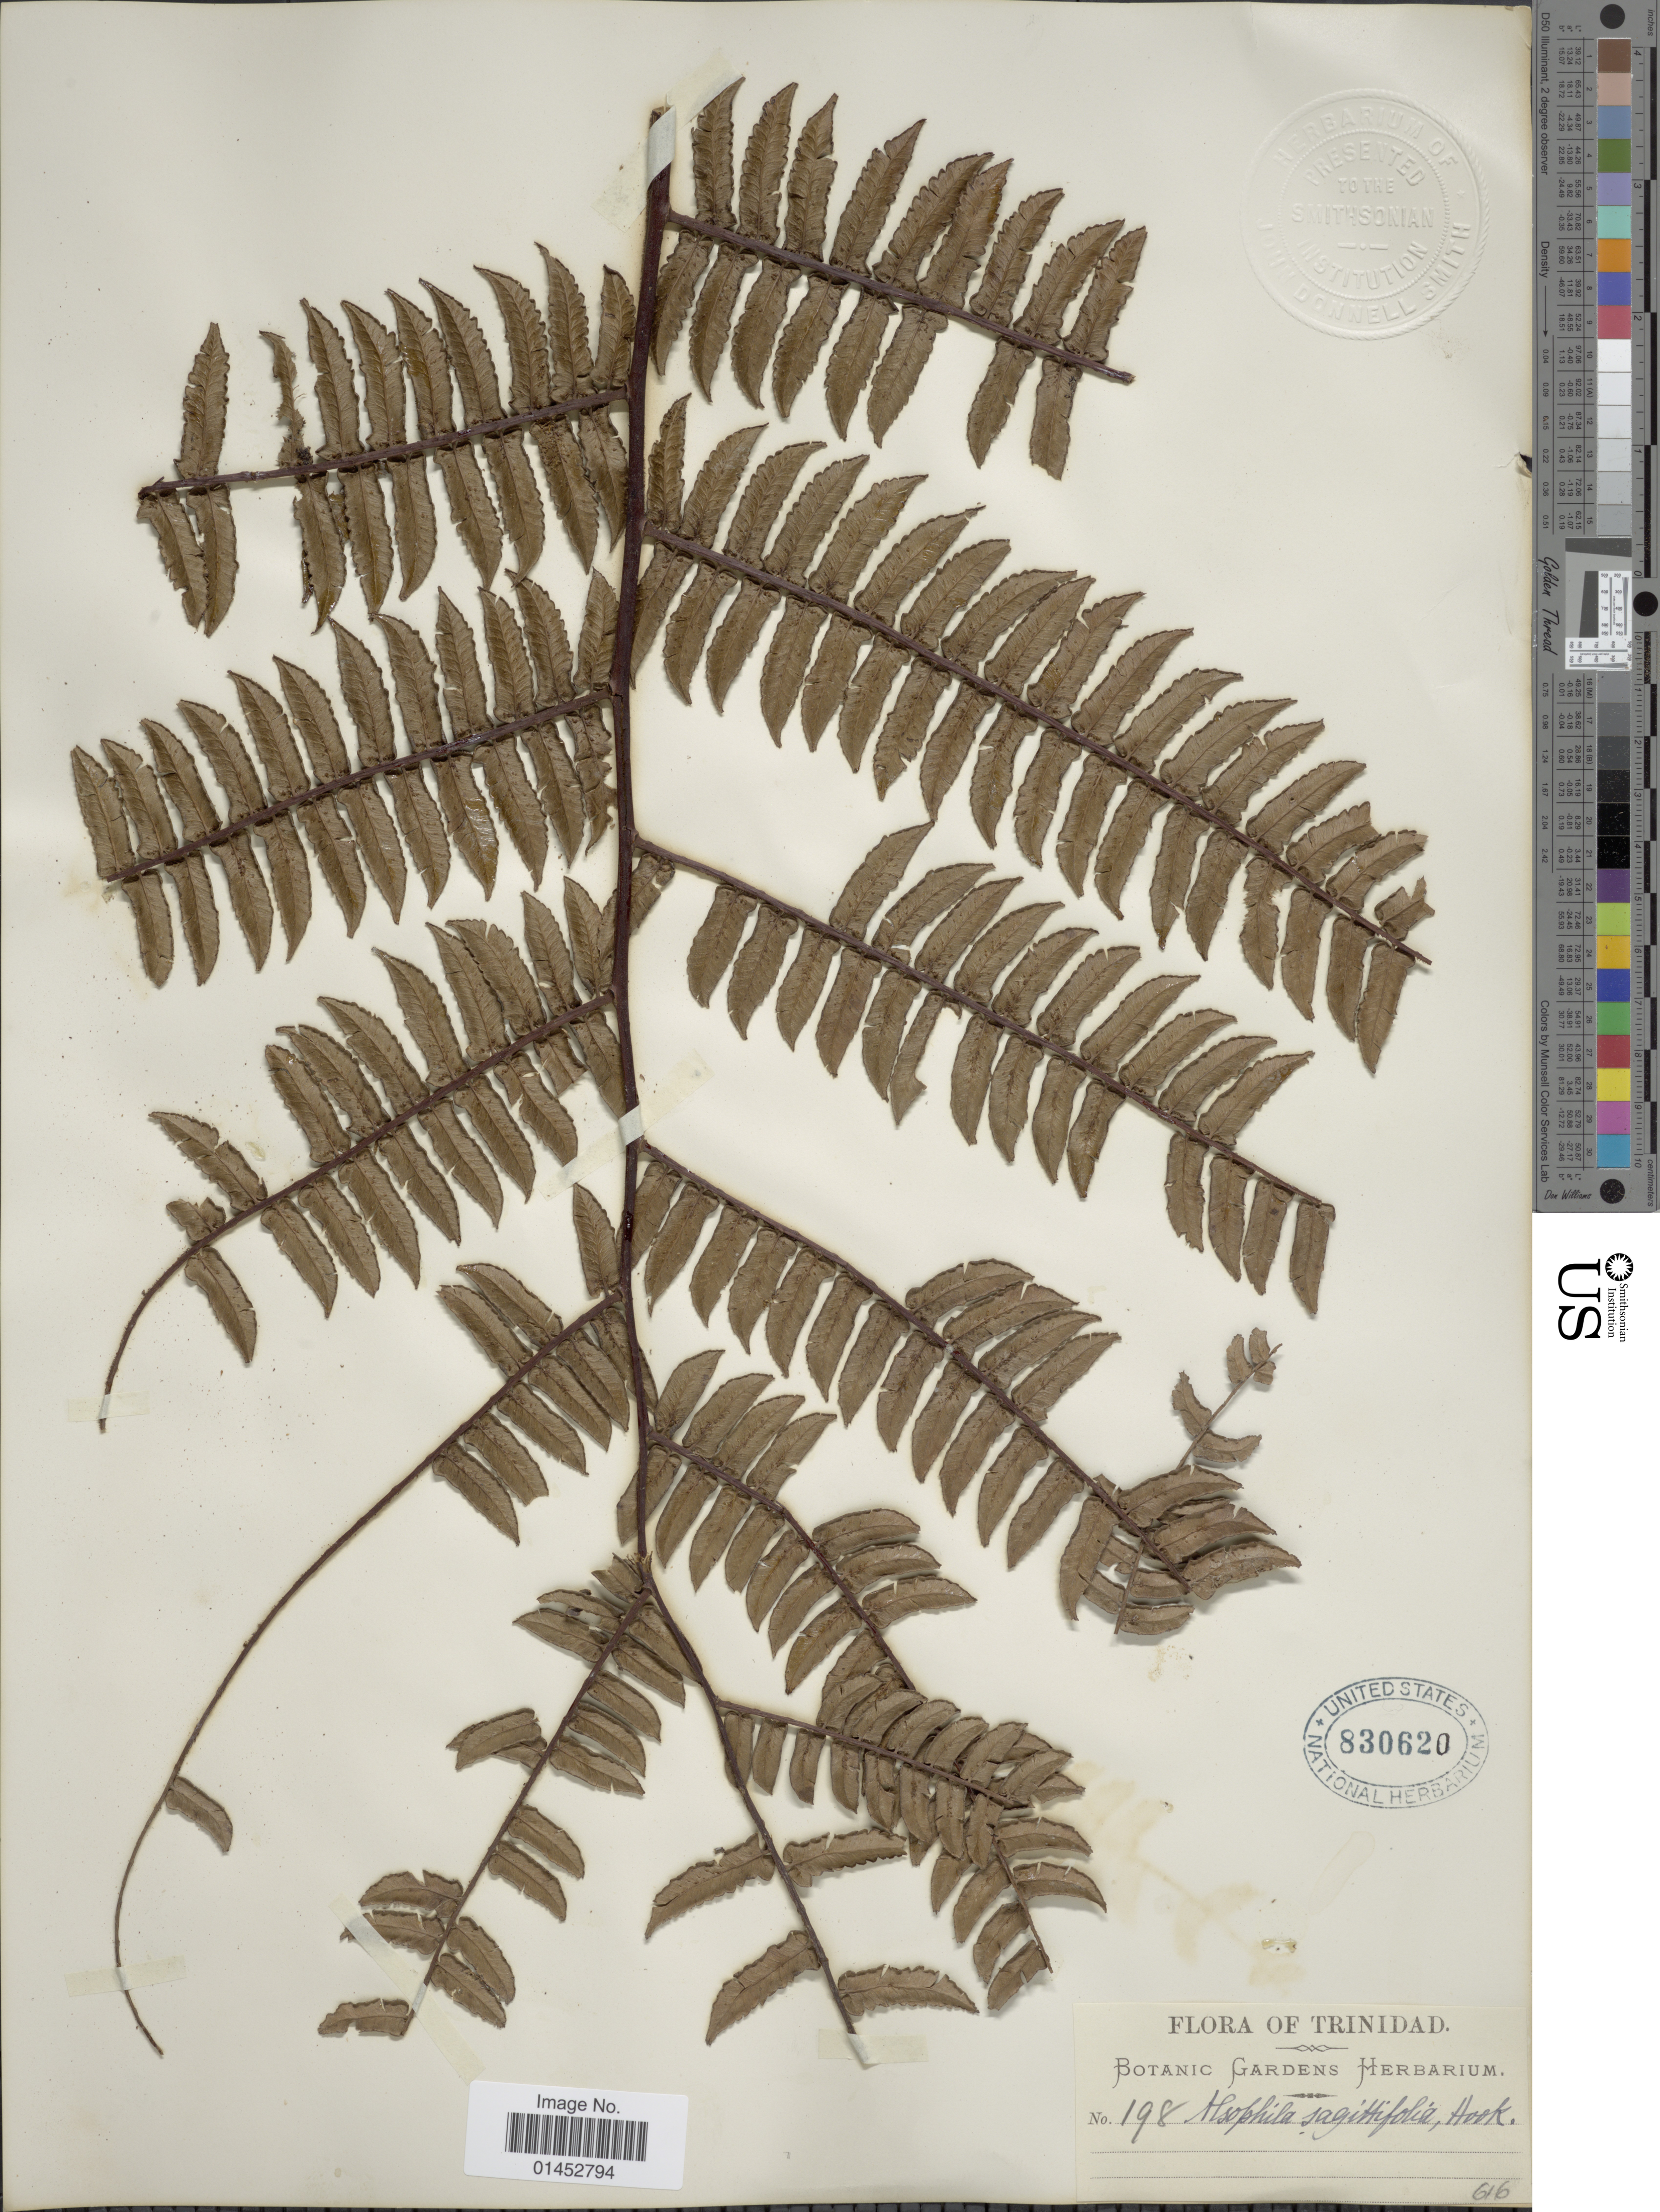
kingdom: Plantae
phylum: Tracheophyta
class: Polypodiopsida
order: Cyatheales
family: Cyatheaceae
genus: Cyathea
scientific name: Cyathea sagittifolia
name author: (Hook.) Domin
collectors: Botanic Gardens Herbarium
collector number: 198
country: Trinidad and Tobago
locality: Trinidad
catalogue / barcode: US 830620